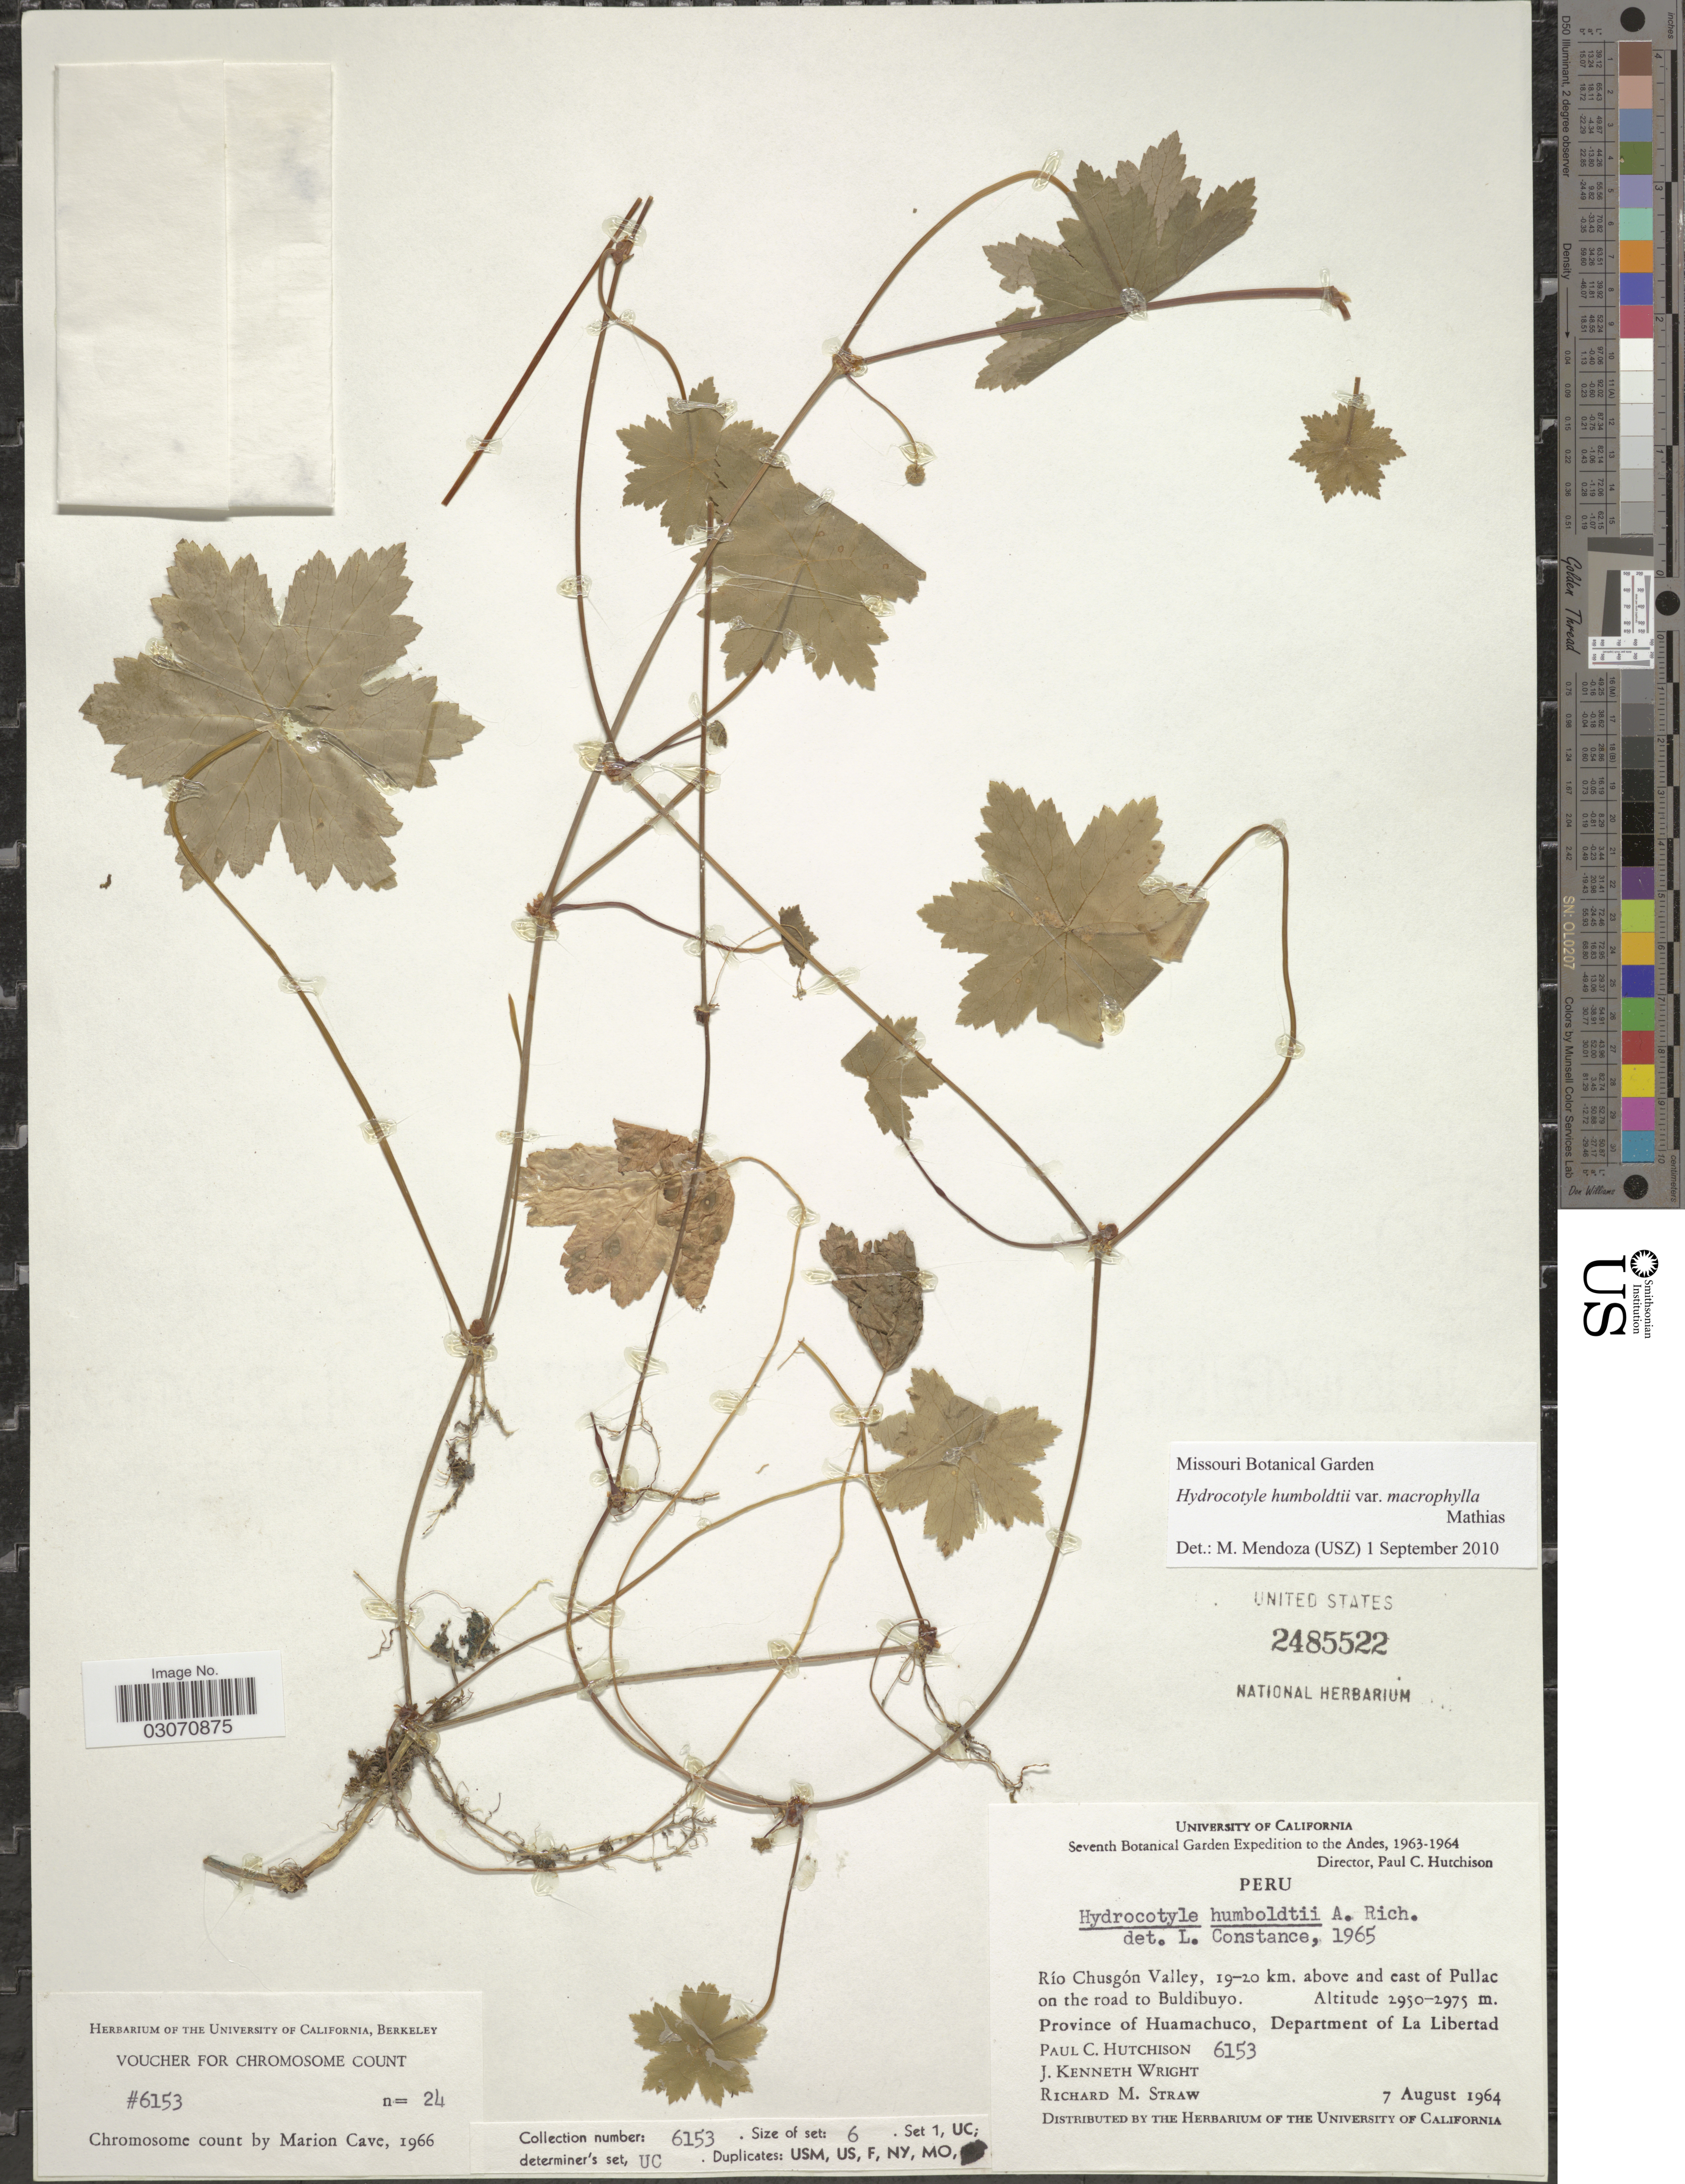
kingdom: Plantae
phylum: Tracheophyta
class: Magnoliopsida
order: Apiales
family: Araliaceae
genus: Hydrocotyle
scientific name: Hydrocotyle humboldtii var. macrophylla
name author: Mathias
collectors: P. C. Hutchison, J. K. Wright & R. M. Straw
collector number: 6153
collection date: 1964-08-07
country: Peru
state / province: La Libertad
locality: Andes. Río Chusgón Valley, 19-20 km. above and east of Pullac on the road to Buldibuyo. Province of Huamachuco, Department of La Libertad.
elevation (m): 2950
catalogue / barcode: US 2485522